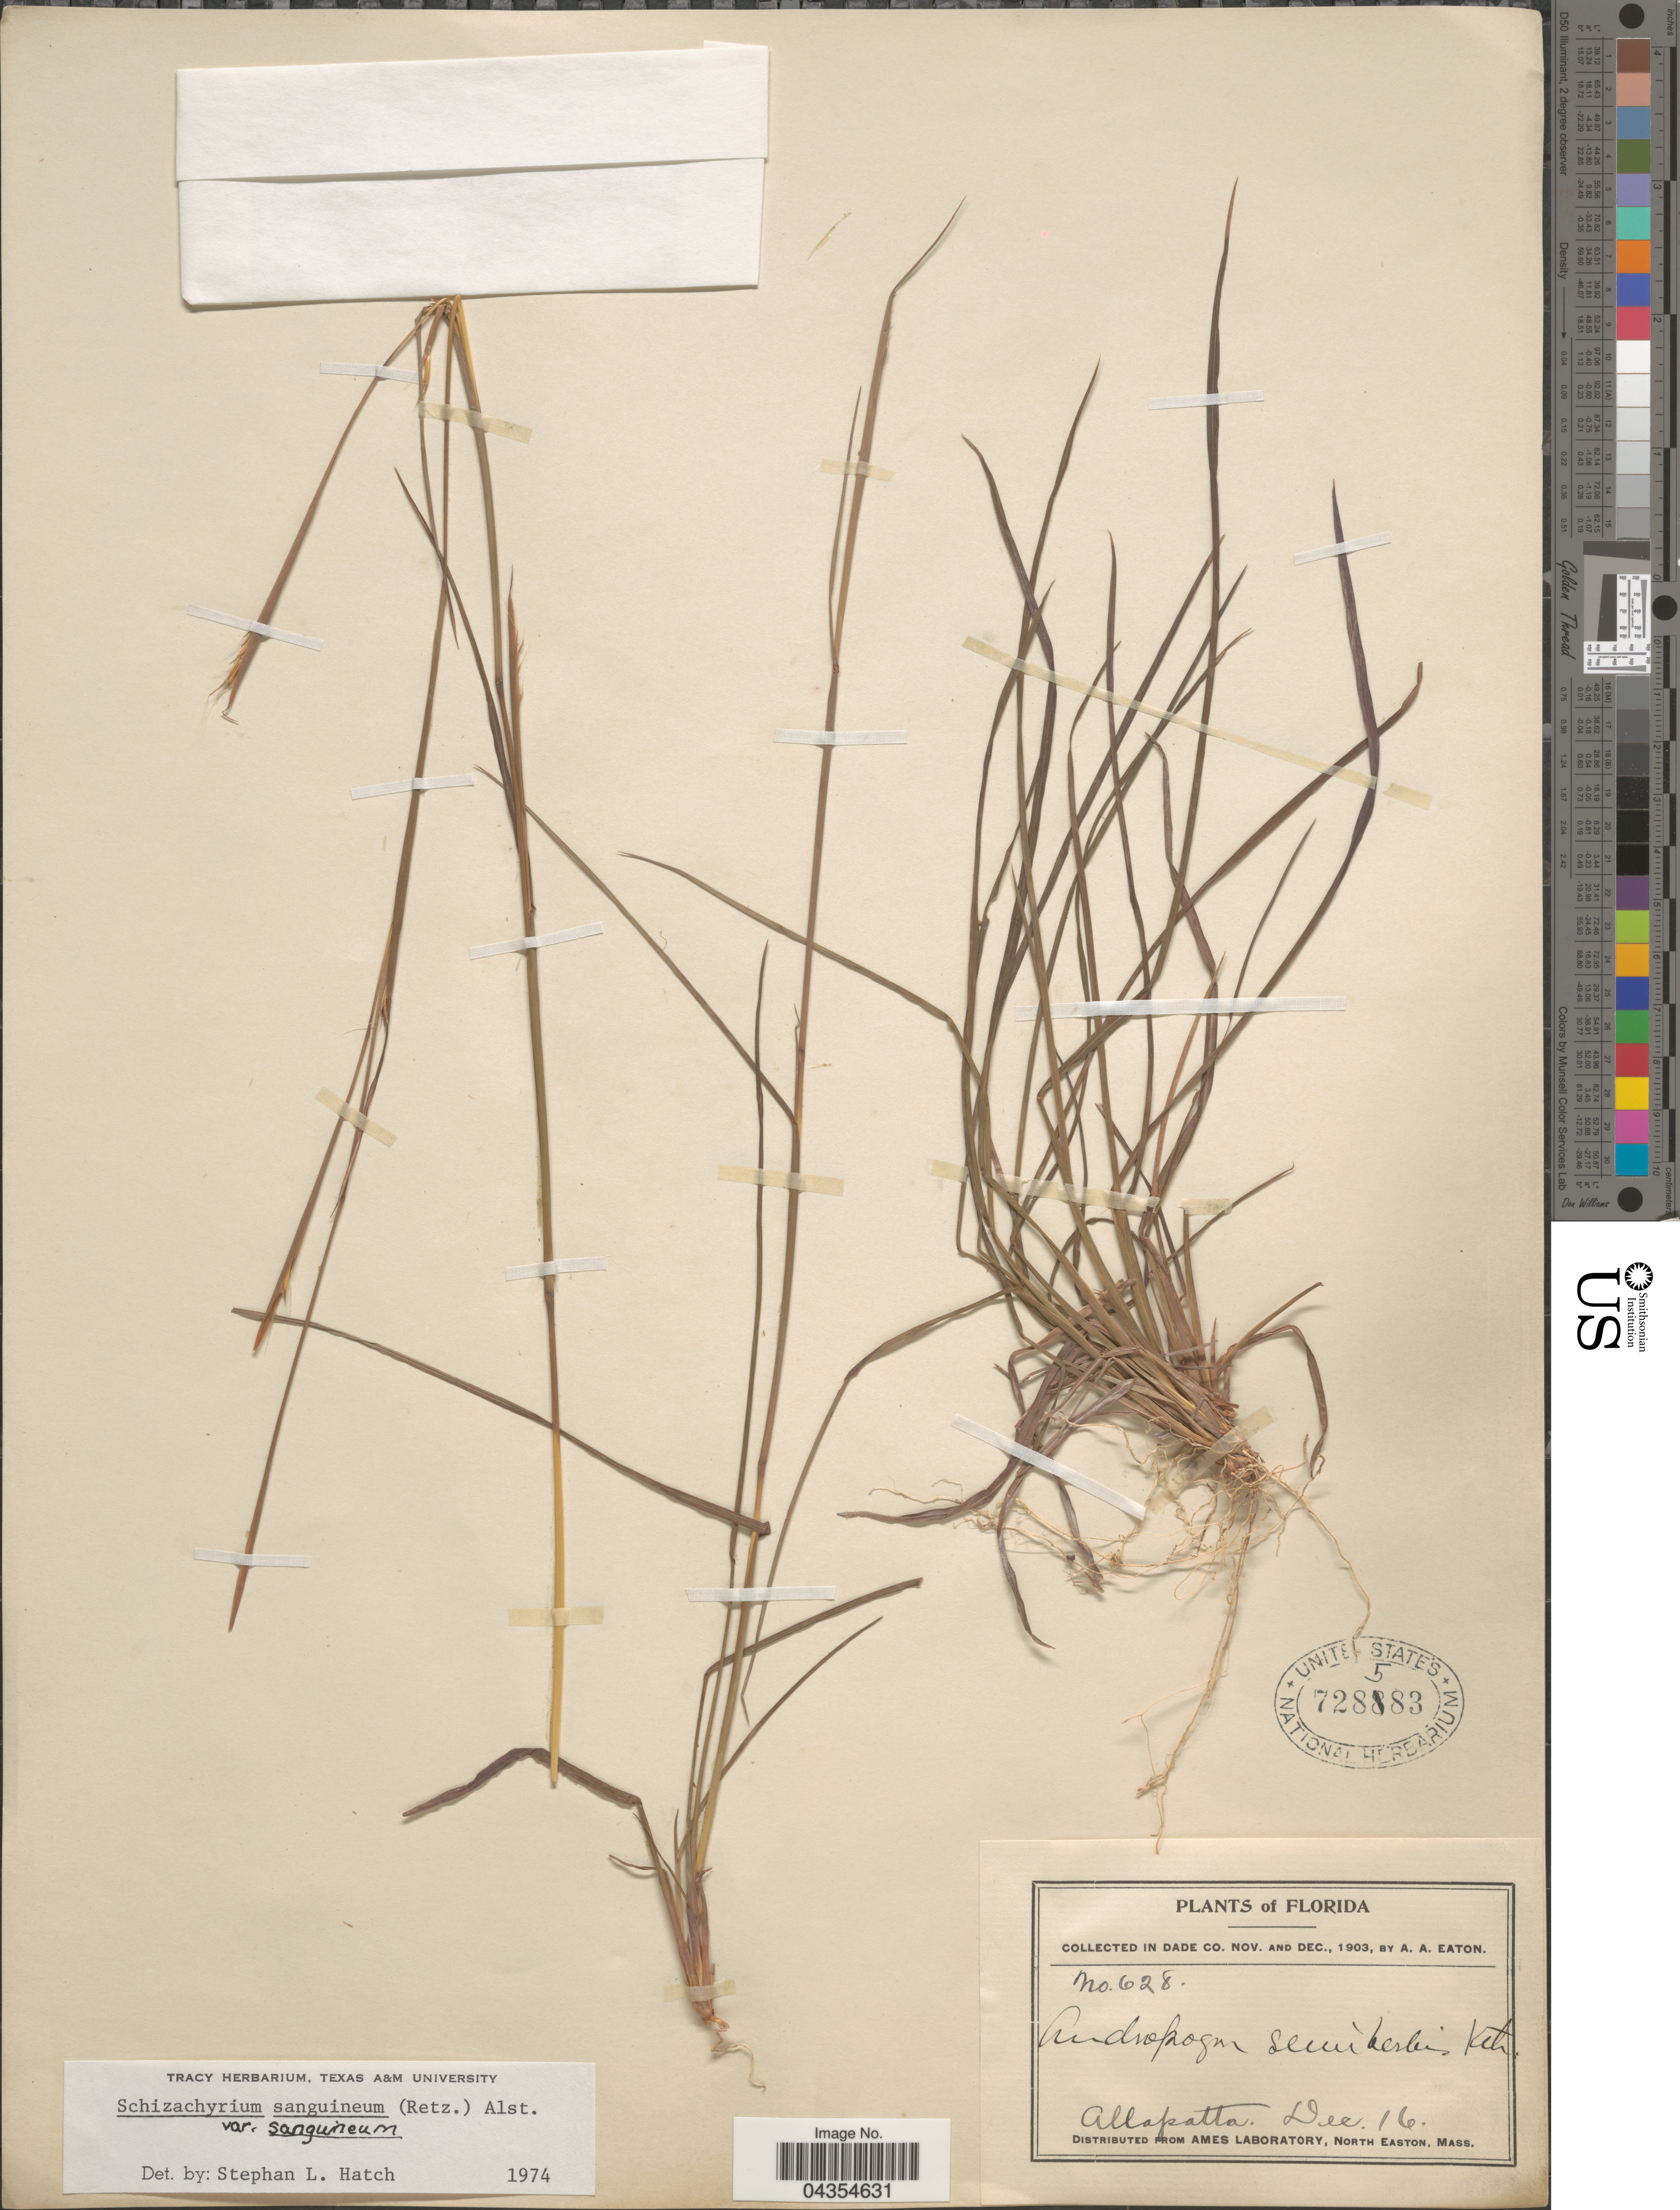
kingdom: Plantae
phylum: Tracheophyta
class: Liliopsida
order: Poales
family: Poaceae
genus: Schizachyrium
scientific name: Schizachyrium sanguineum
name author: (Retz.) Alston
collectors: A. A. Eaton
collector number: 628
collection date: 1903-12-16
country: United States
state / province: Florida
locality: Dade Co. Allapatta.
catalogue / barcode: US 728583